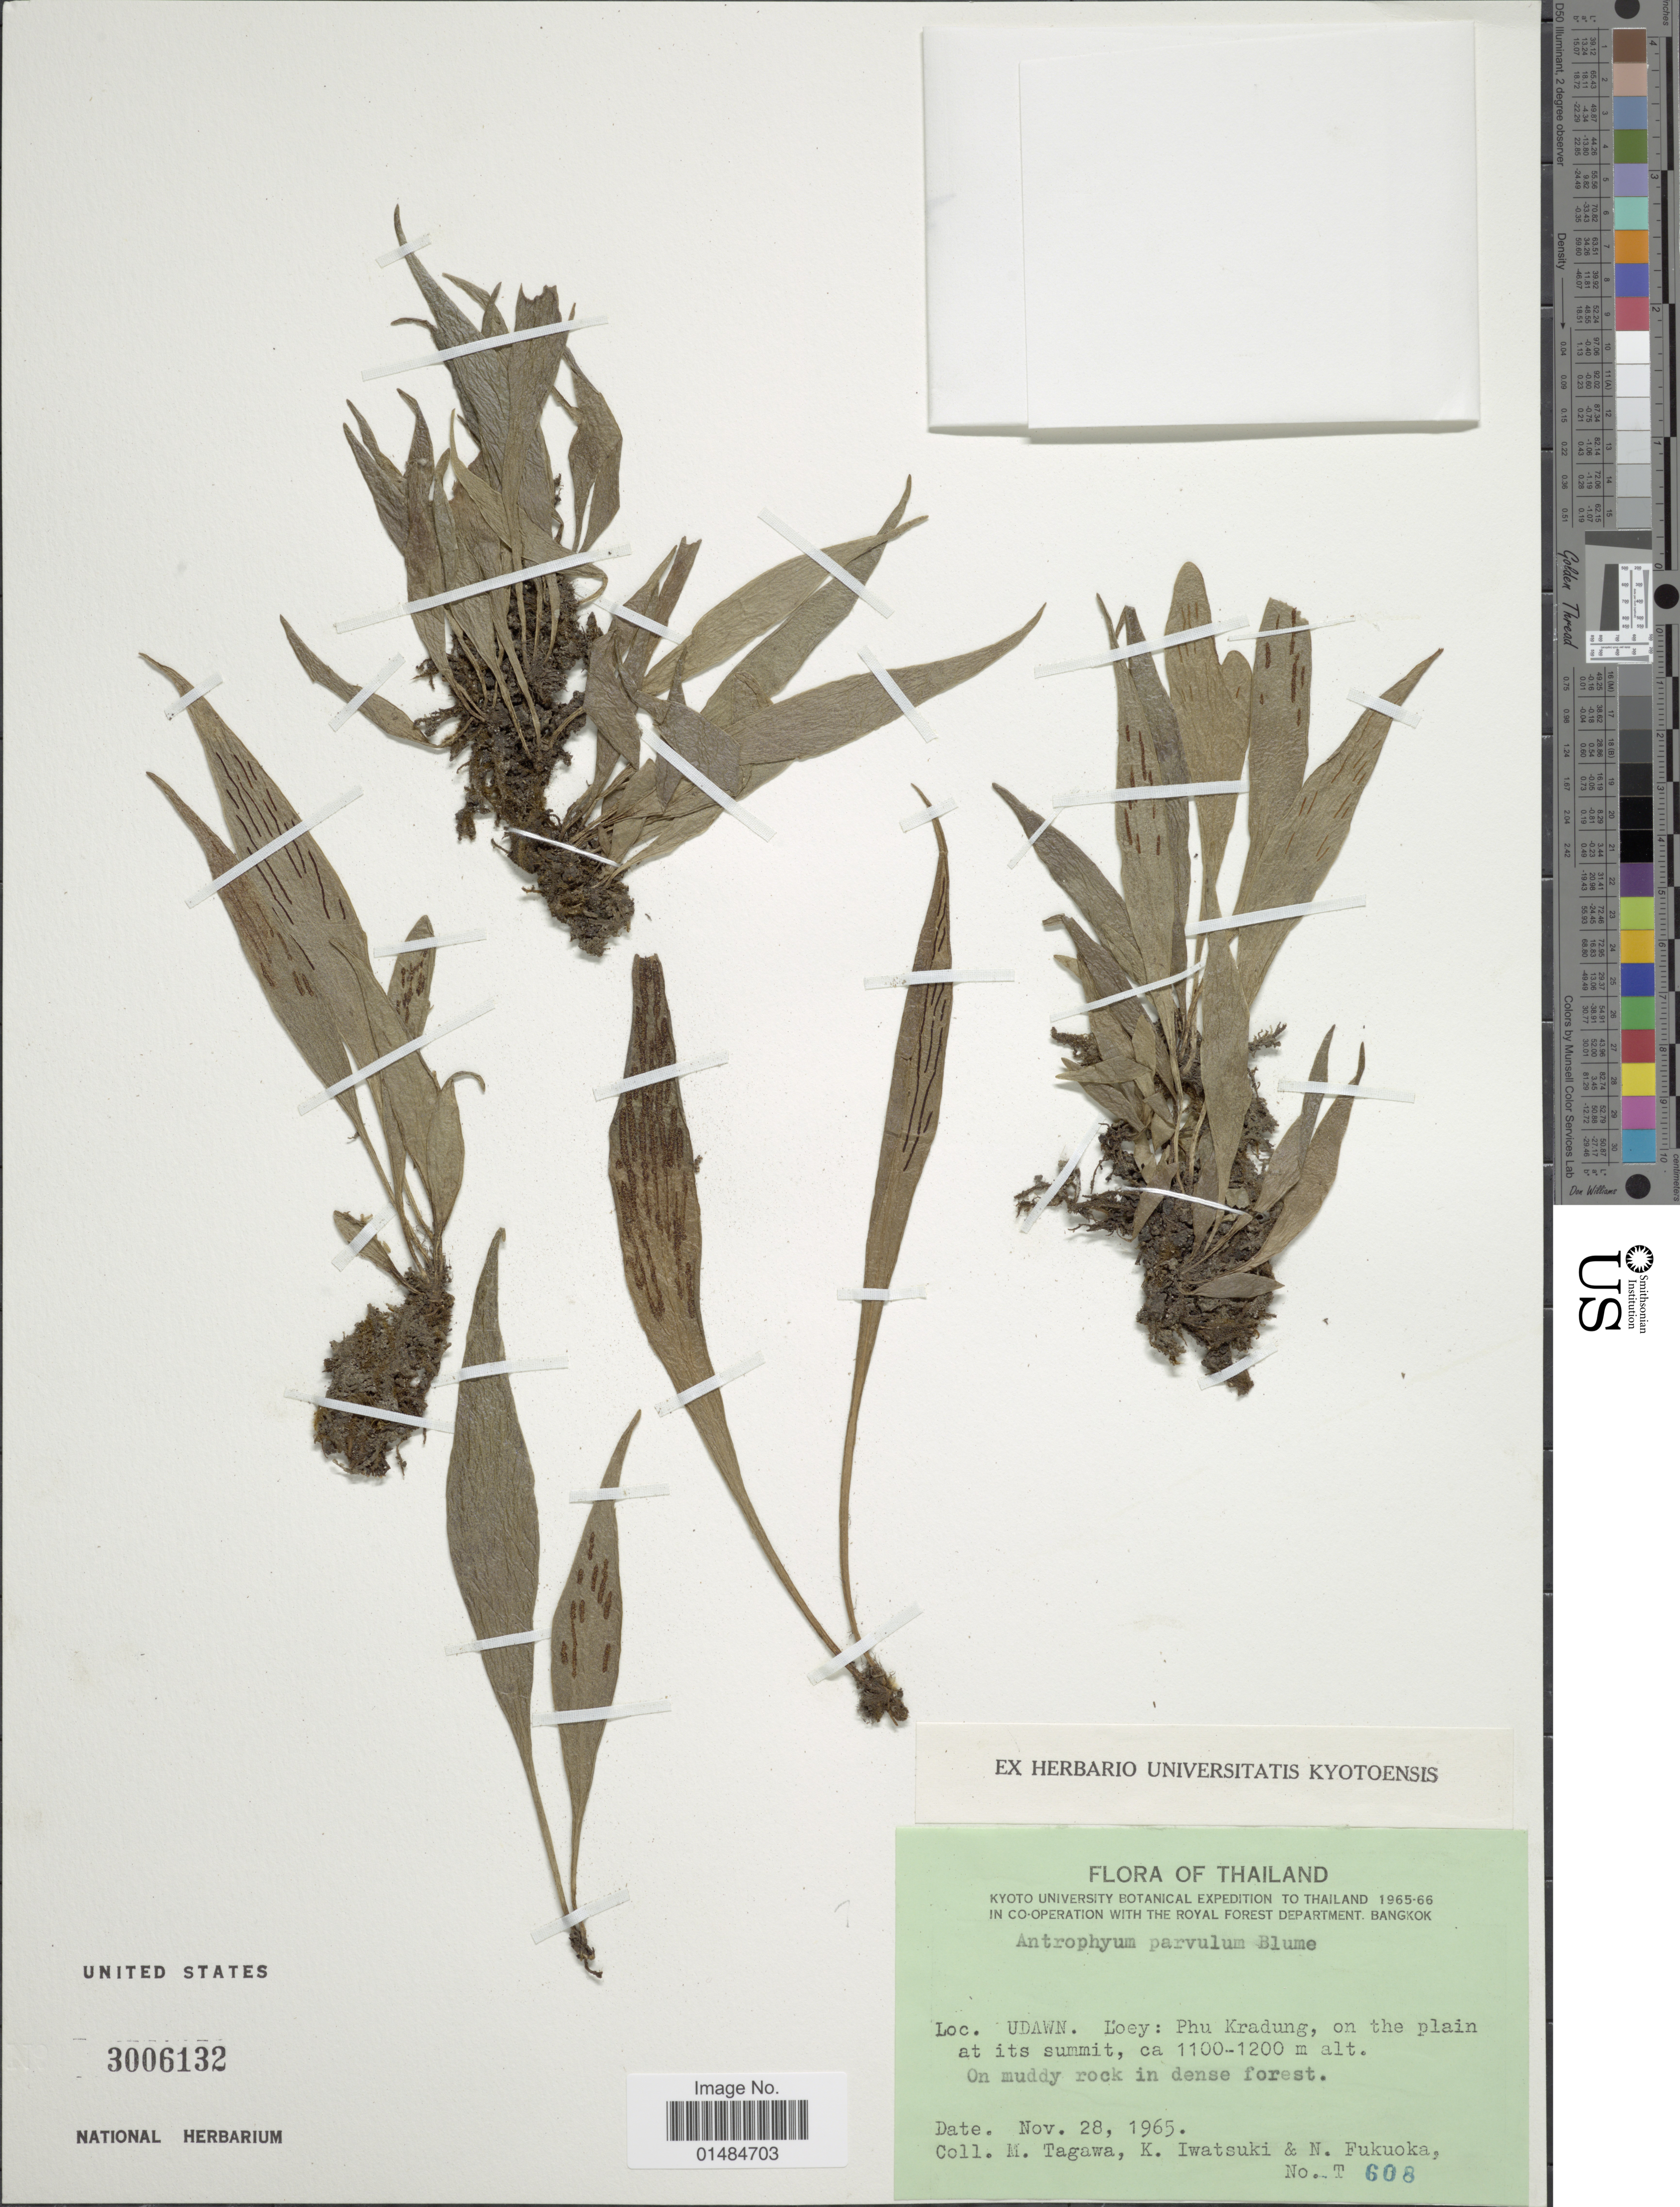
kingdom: Plantae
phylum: Tracheophyta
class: Polypodiopsida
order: Polypodiales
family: Pteridaceae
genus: Antrophyum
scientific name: Antrophyum parvulum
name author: Blume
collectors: M. Tagawa, K. Iwatsuki & N. Fukuoka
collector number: T608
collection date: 1965-11-28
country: Thailand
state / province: Loei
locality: Udawn. Loey: Phu Kradung, on the plain at its summit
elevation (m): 1100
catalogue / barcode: US 3006132